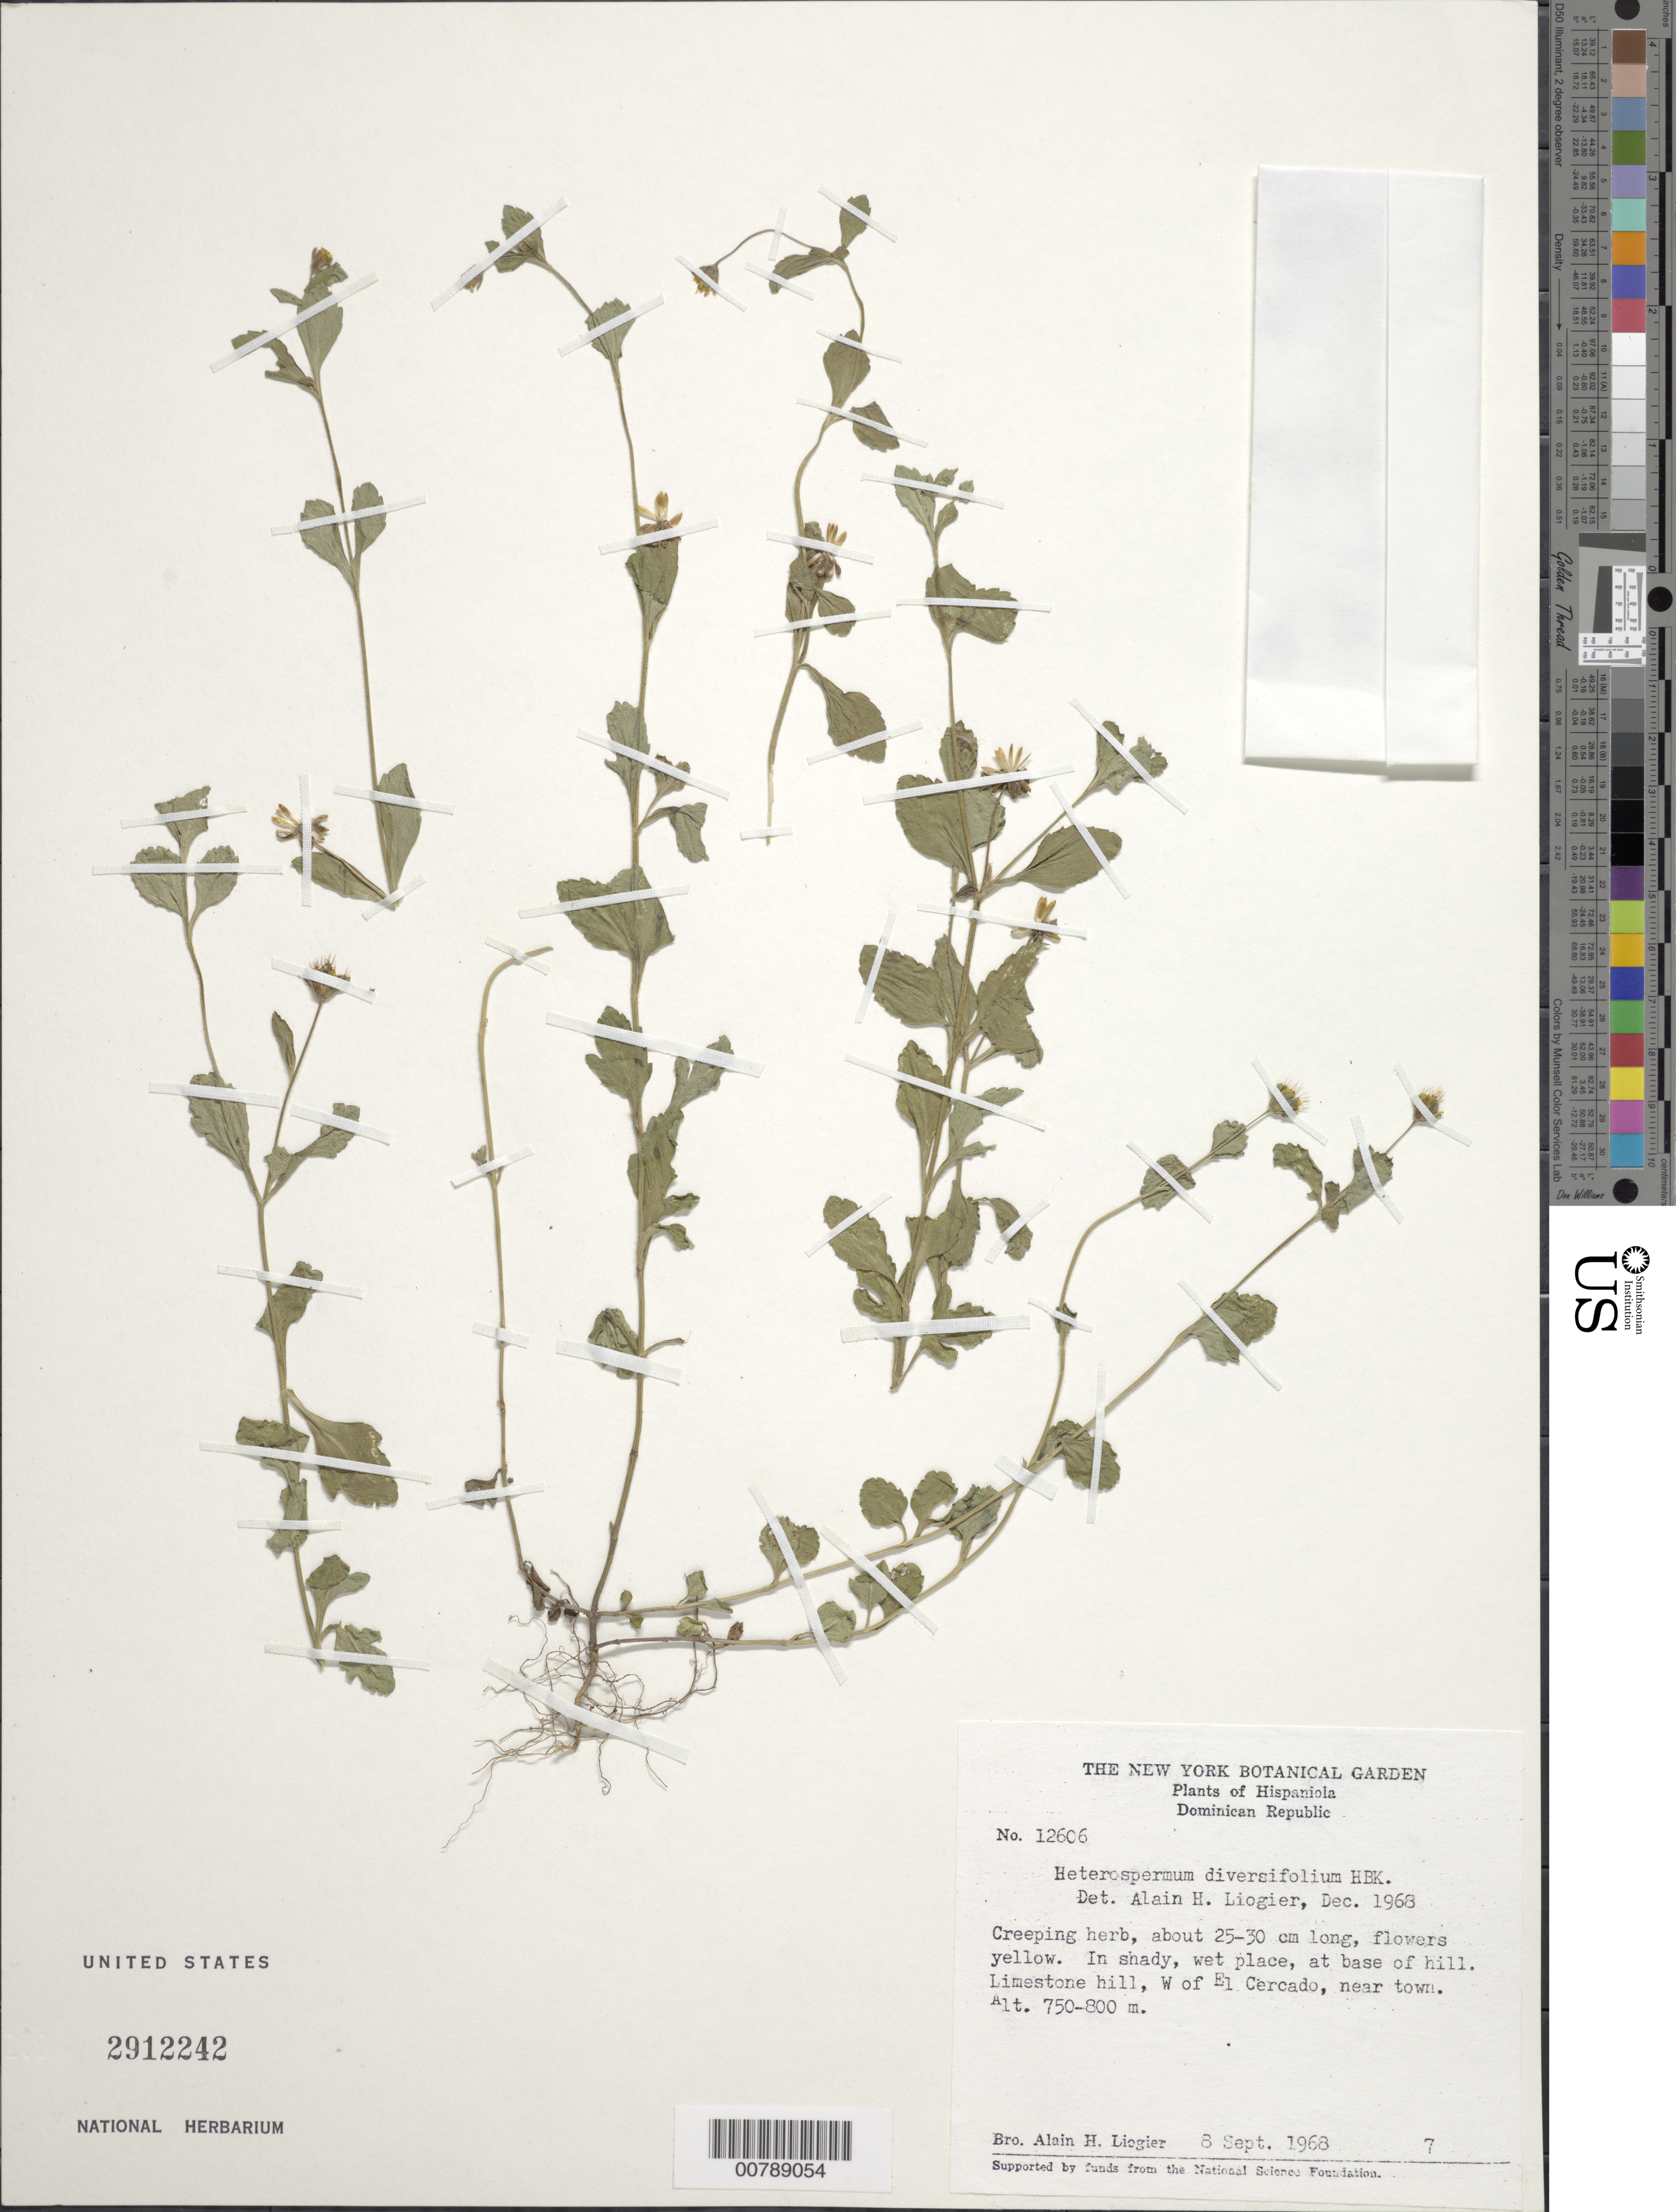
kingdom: Plantae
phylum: Tracheophyta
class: Magnoliopsida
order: Asterales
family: Asteraceae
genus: Heterosperma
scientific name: Heterosperma diversifolium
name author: Kunth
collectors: A. H. Liogier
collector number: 12606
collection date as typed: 08 Sep 1968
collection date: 1968-09-08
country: Dominican Republic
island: Hispaniola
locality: Limestone hill, W of El Cercado, near town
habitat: Shady wet place, at base of hill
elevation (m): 750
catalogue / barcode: US 2912242